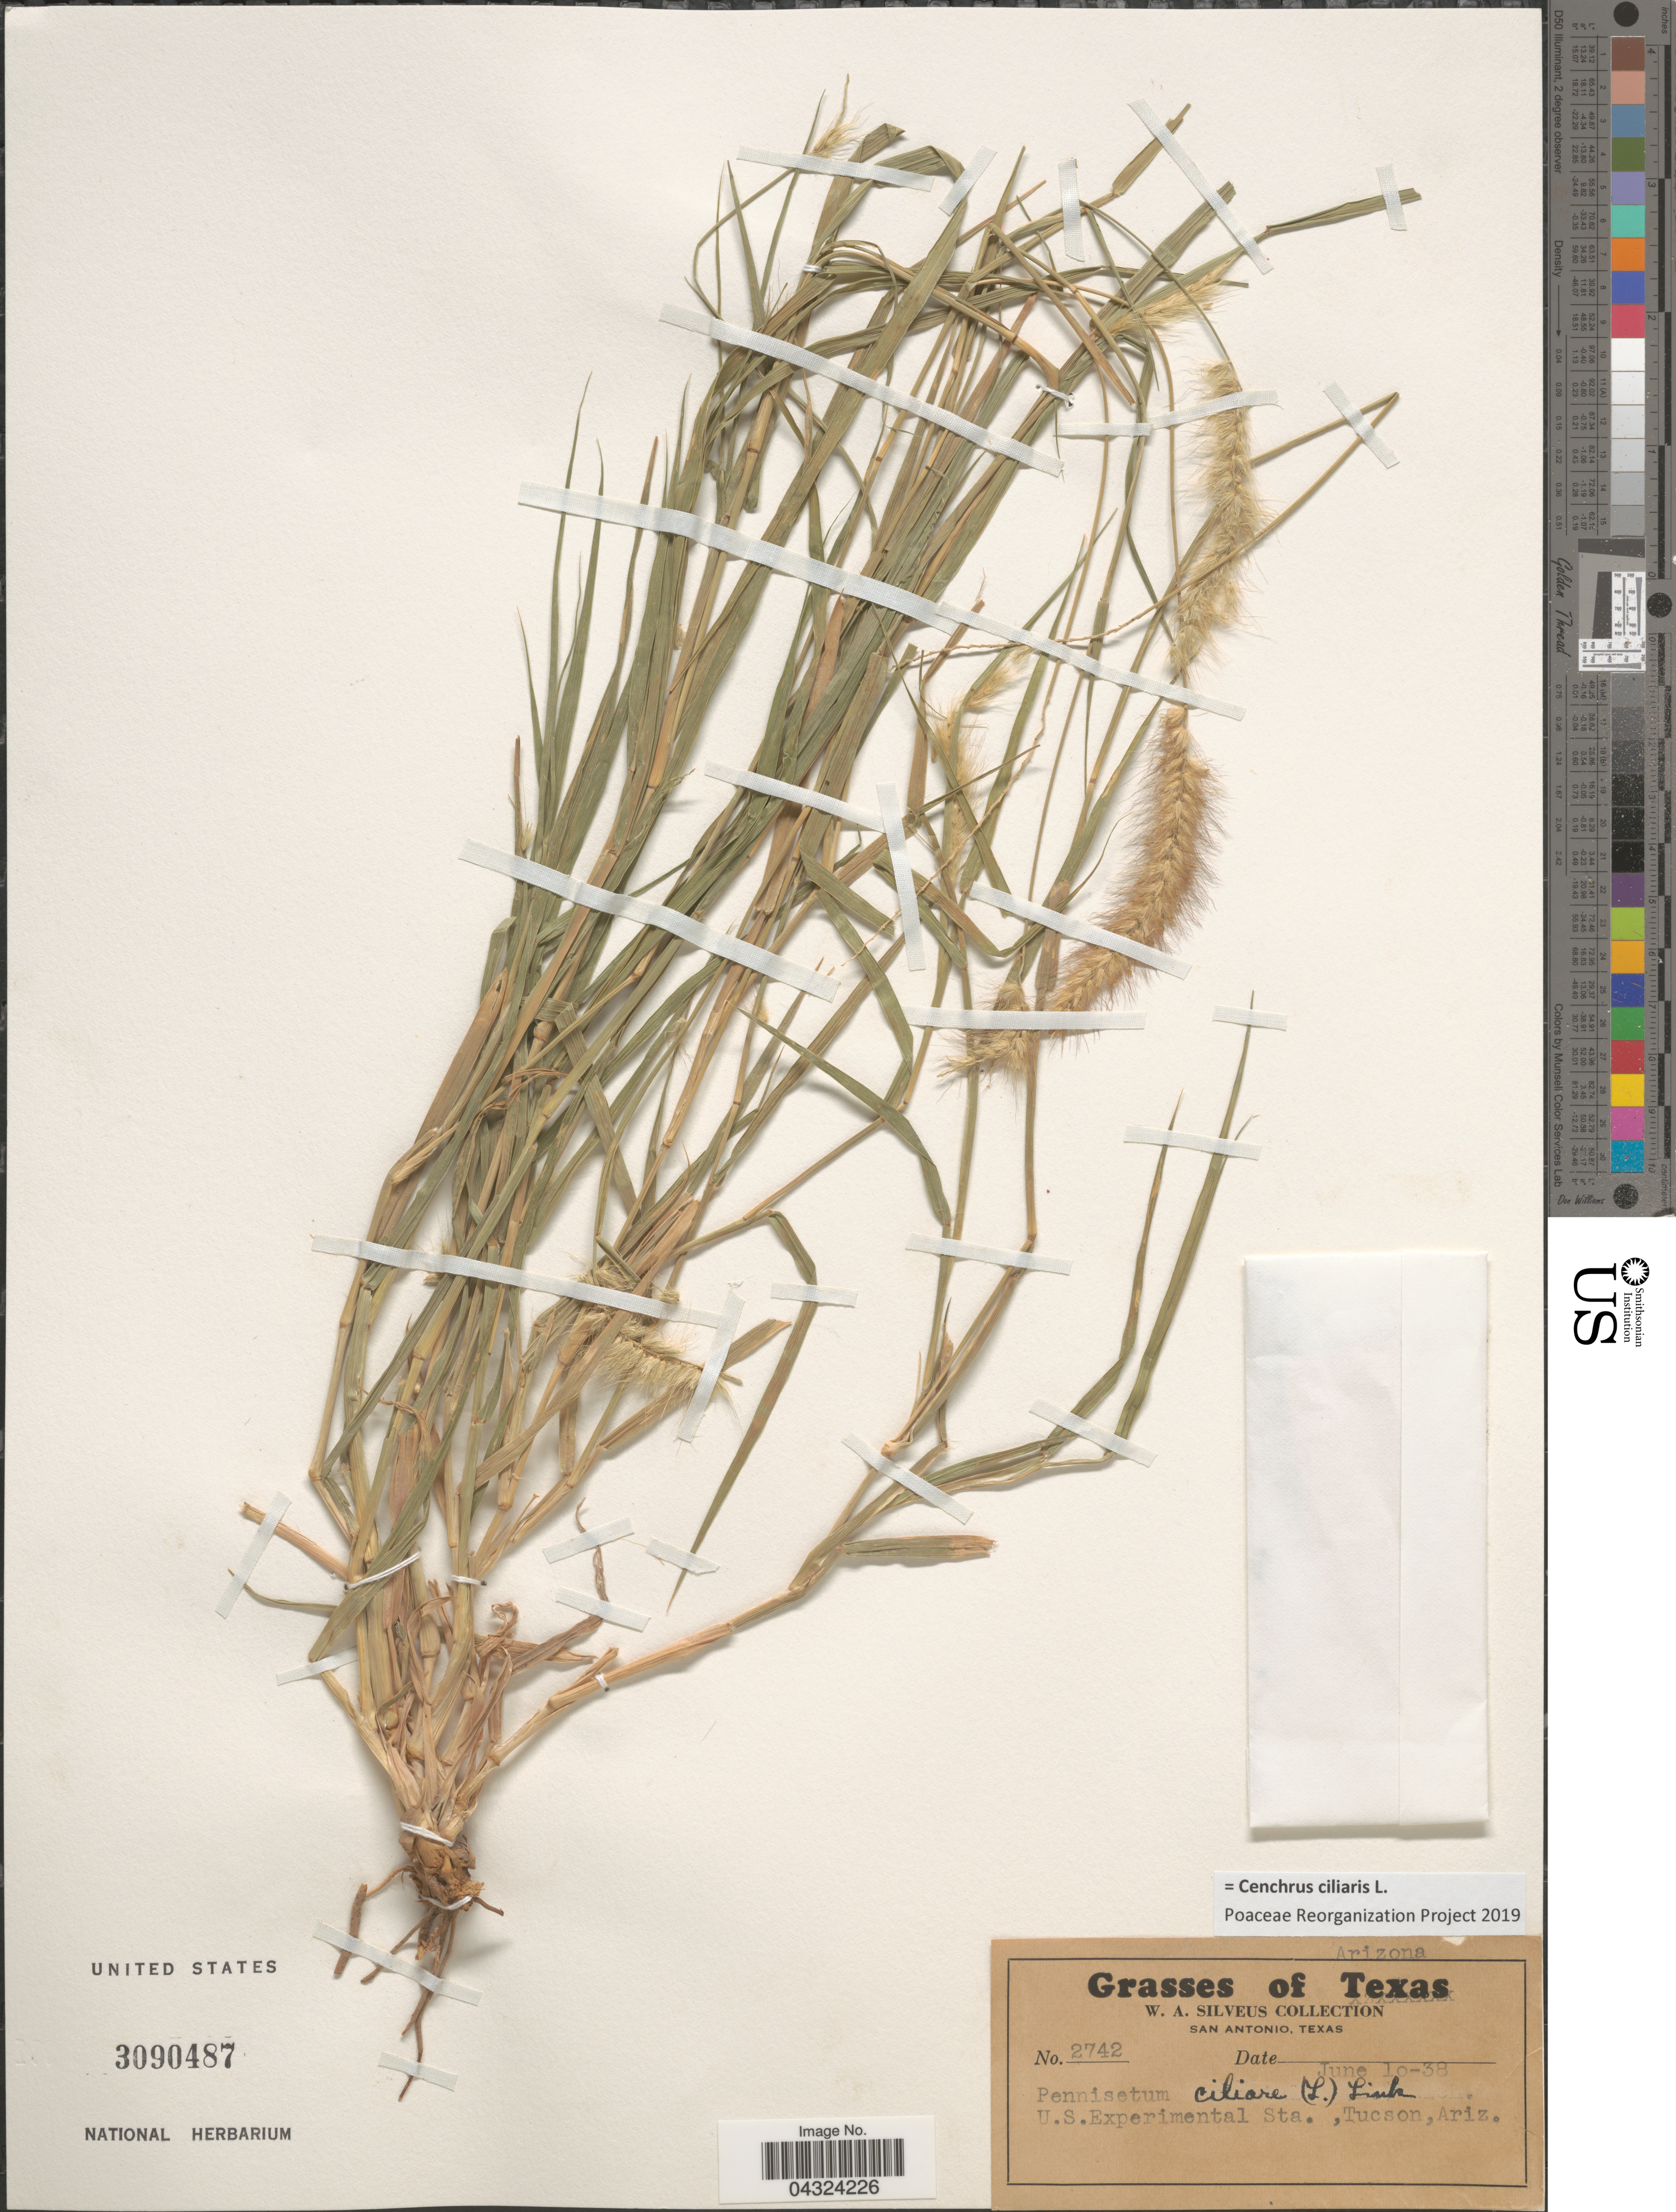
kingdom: Plantae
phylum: Tracheophyta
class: Liliopsida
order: Poales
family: Poaceae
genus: Cenchrus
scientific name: Cenchrus ciliaris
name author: L.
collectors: W. Silveus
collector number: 2742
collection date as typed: Transcribed d/m/y: 10/6/38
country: United States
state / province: Arizona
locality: U.S. Experimental Sta., Tucson.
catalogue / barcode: US 3090487